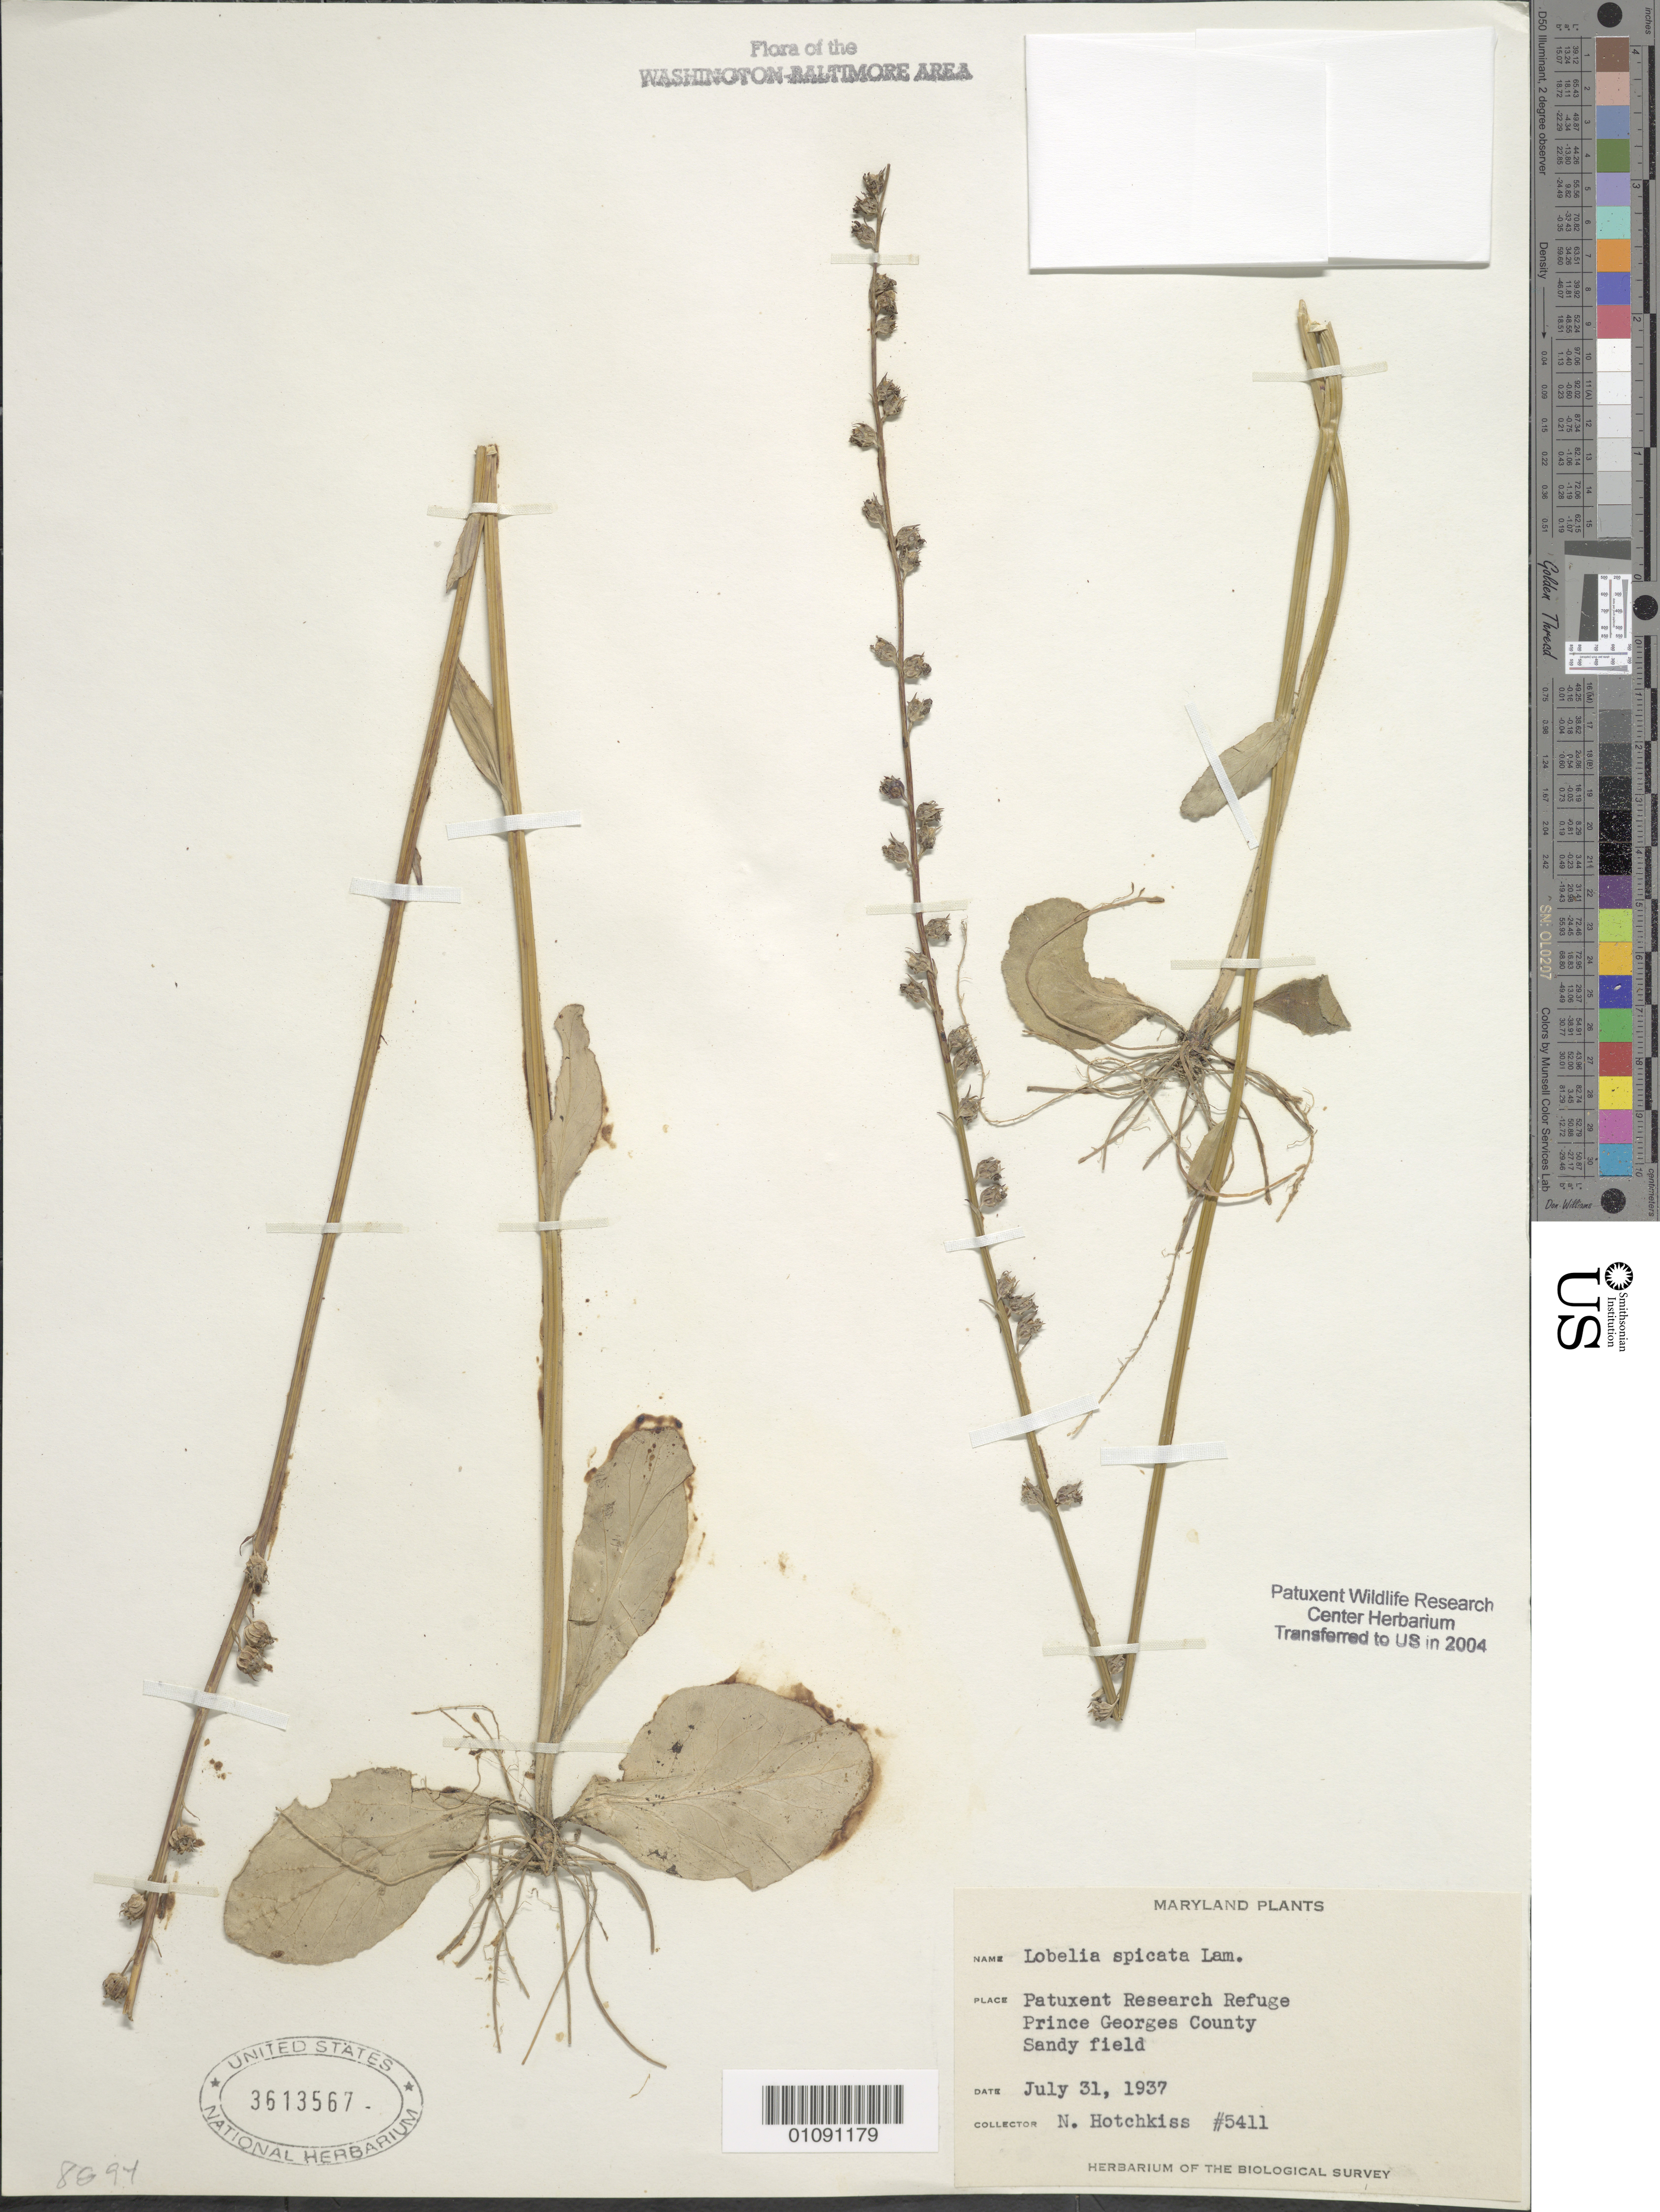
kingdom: Plantae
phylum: Tracheophyta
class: Magnoliopsida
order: Asterales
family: Campanulaceae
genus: Lobelia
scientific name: Lobelia spicata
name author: Lam.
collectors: N. Hotchkiss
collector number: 5411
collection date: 1937-07-31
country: United States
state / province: Maryland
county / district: Prince George's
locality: Patuxent Wildlife Refuge.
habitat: Sandy field.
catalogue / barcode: US 3613567